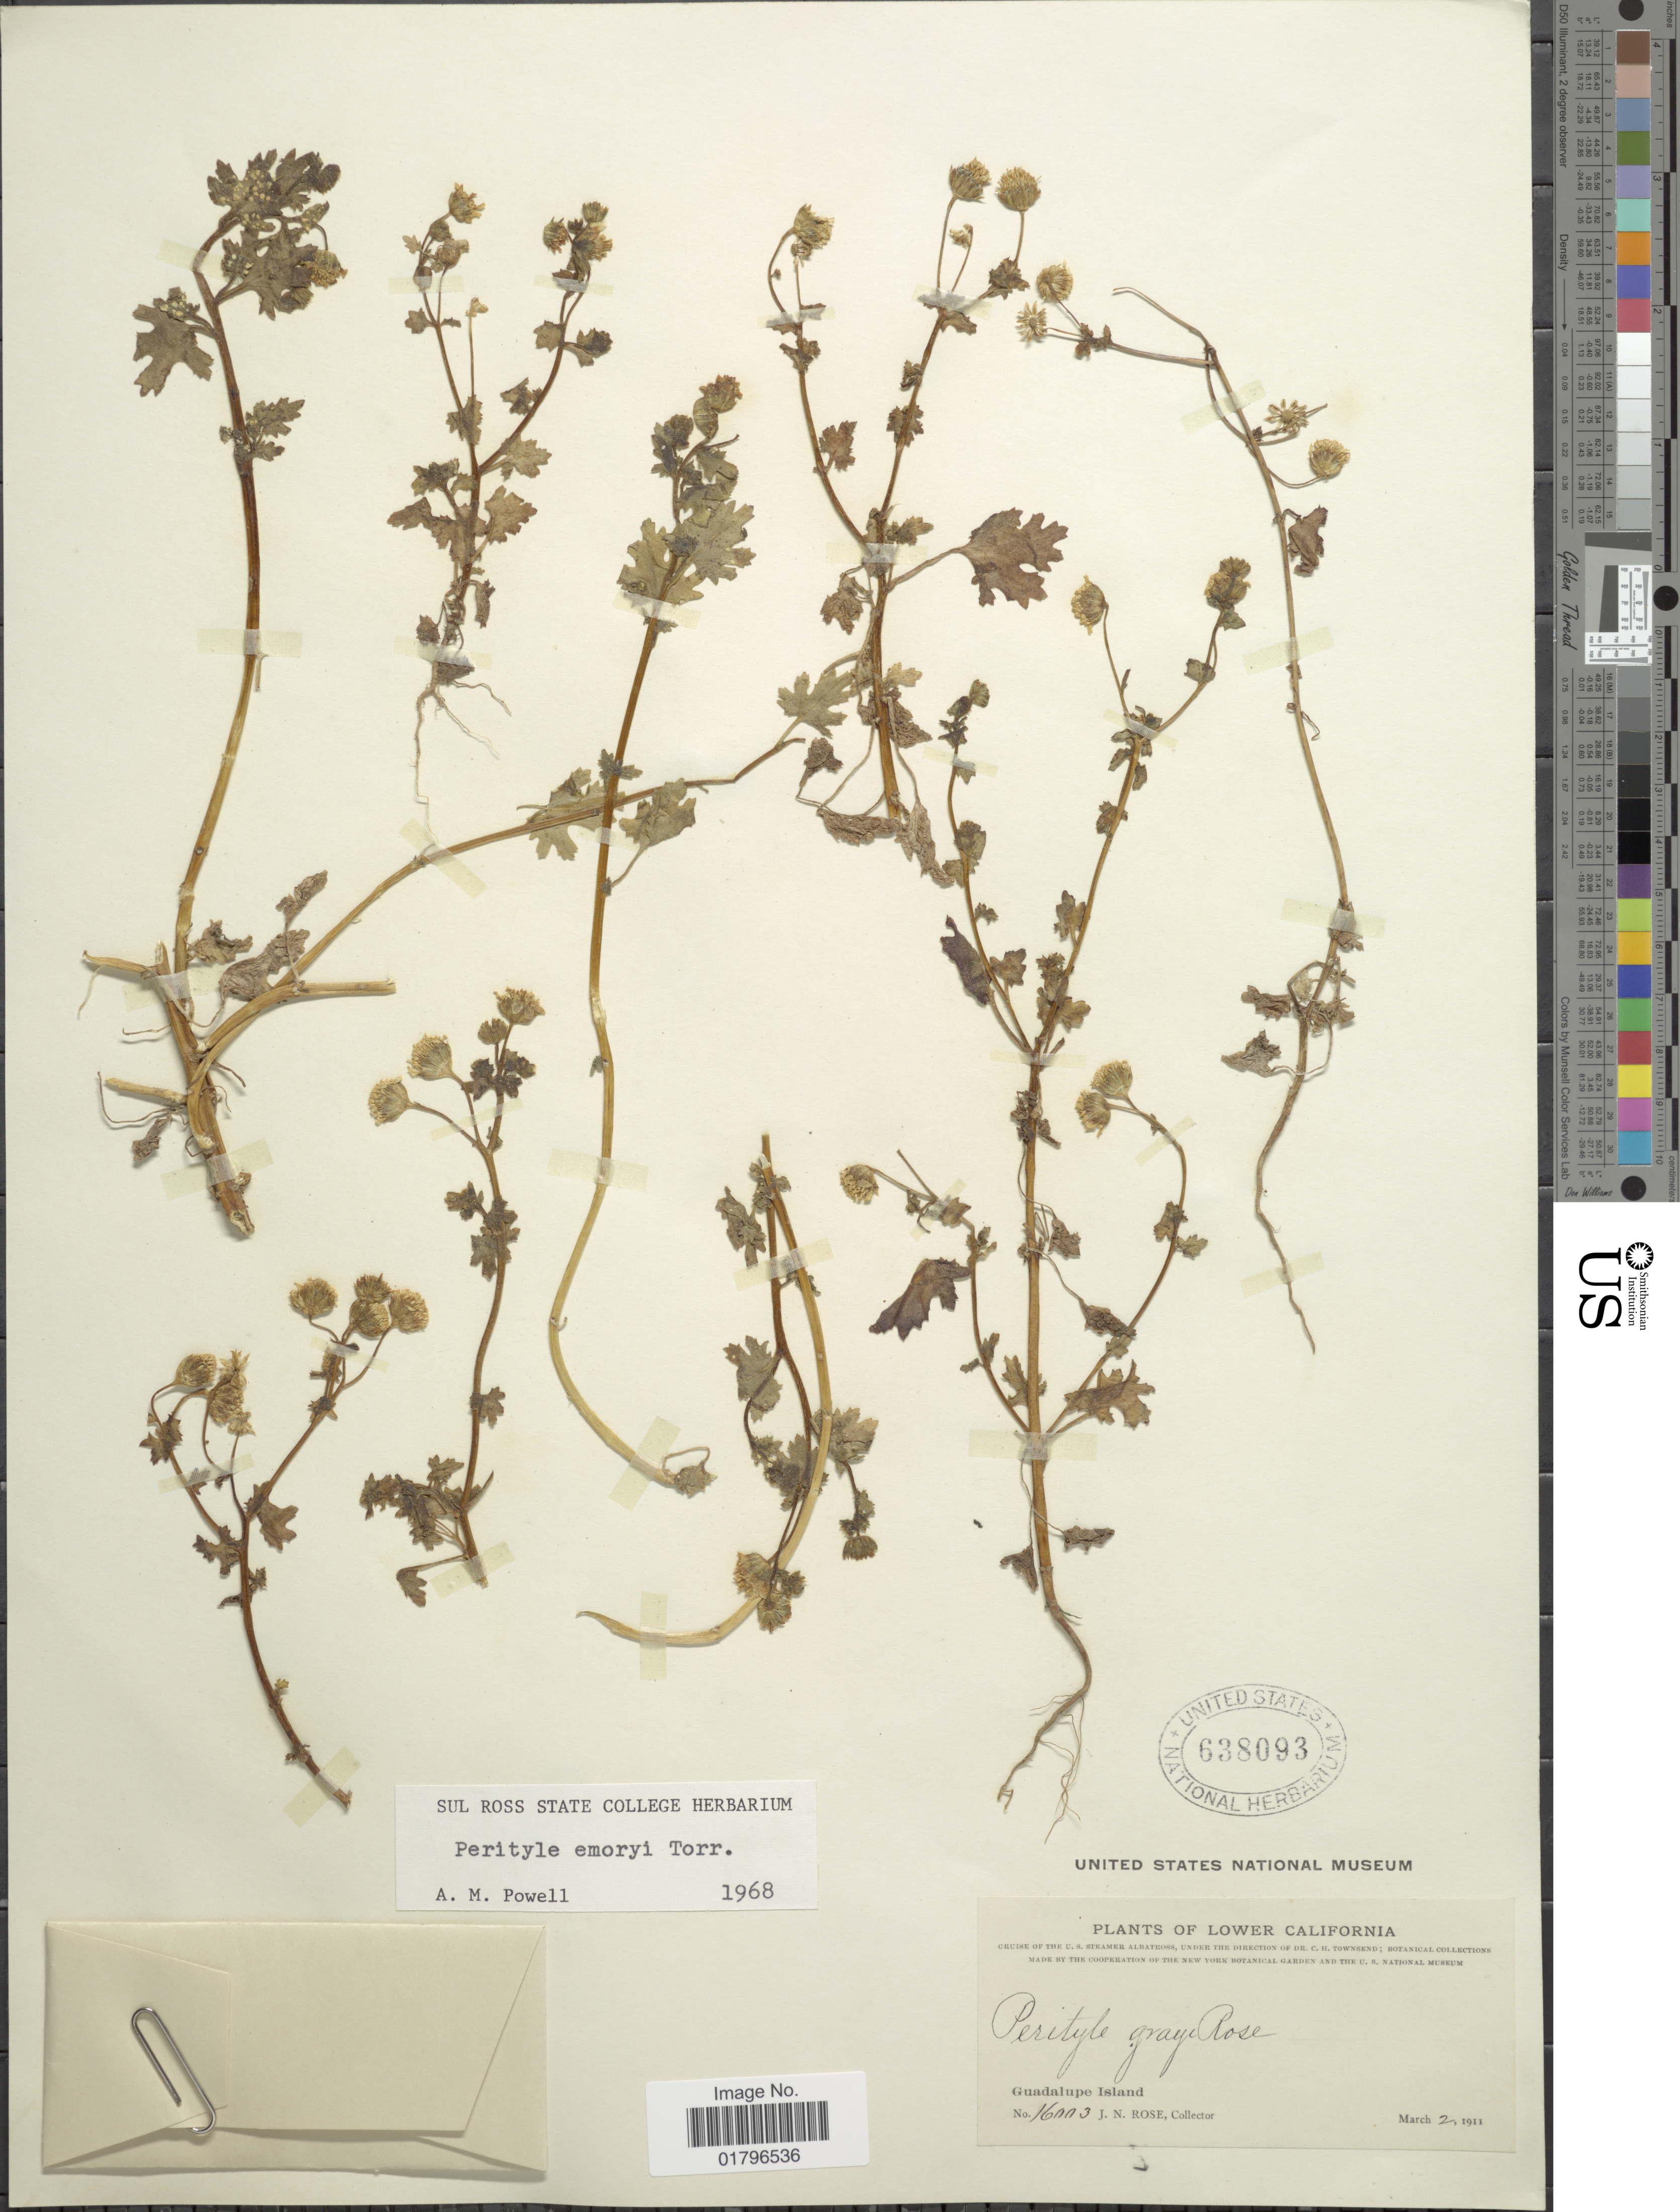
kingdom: Plantae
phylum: Tracheophyta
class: Magnoliopsida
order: Asterales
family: Asteraceae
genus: Perityle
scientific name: Perityle emoryi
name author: Torr.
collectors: J. N. Rose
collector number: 16003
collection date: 1911-03-02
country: Mexico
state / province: Baja California Sur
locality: Guadalupe Island. Lower California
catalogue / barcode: US 638093